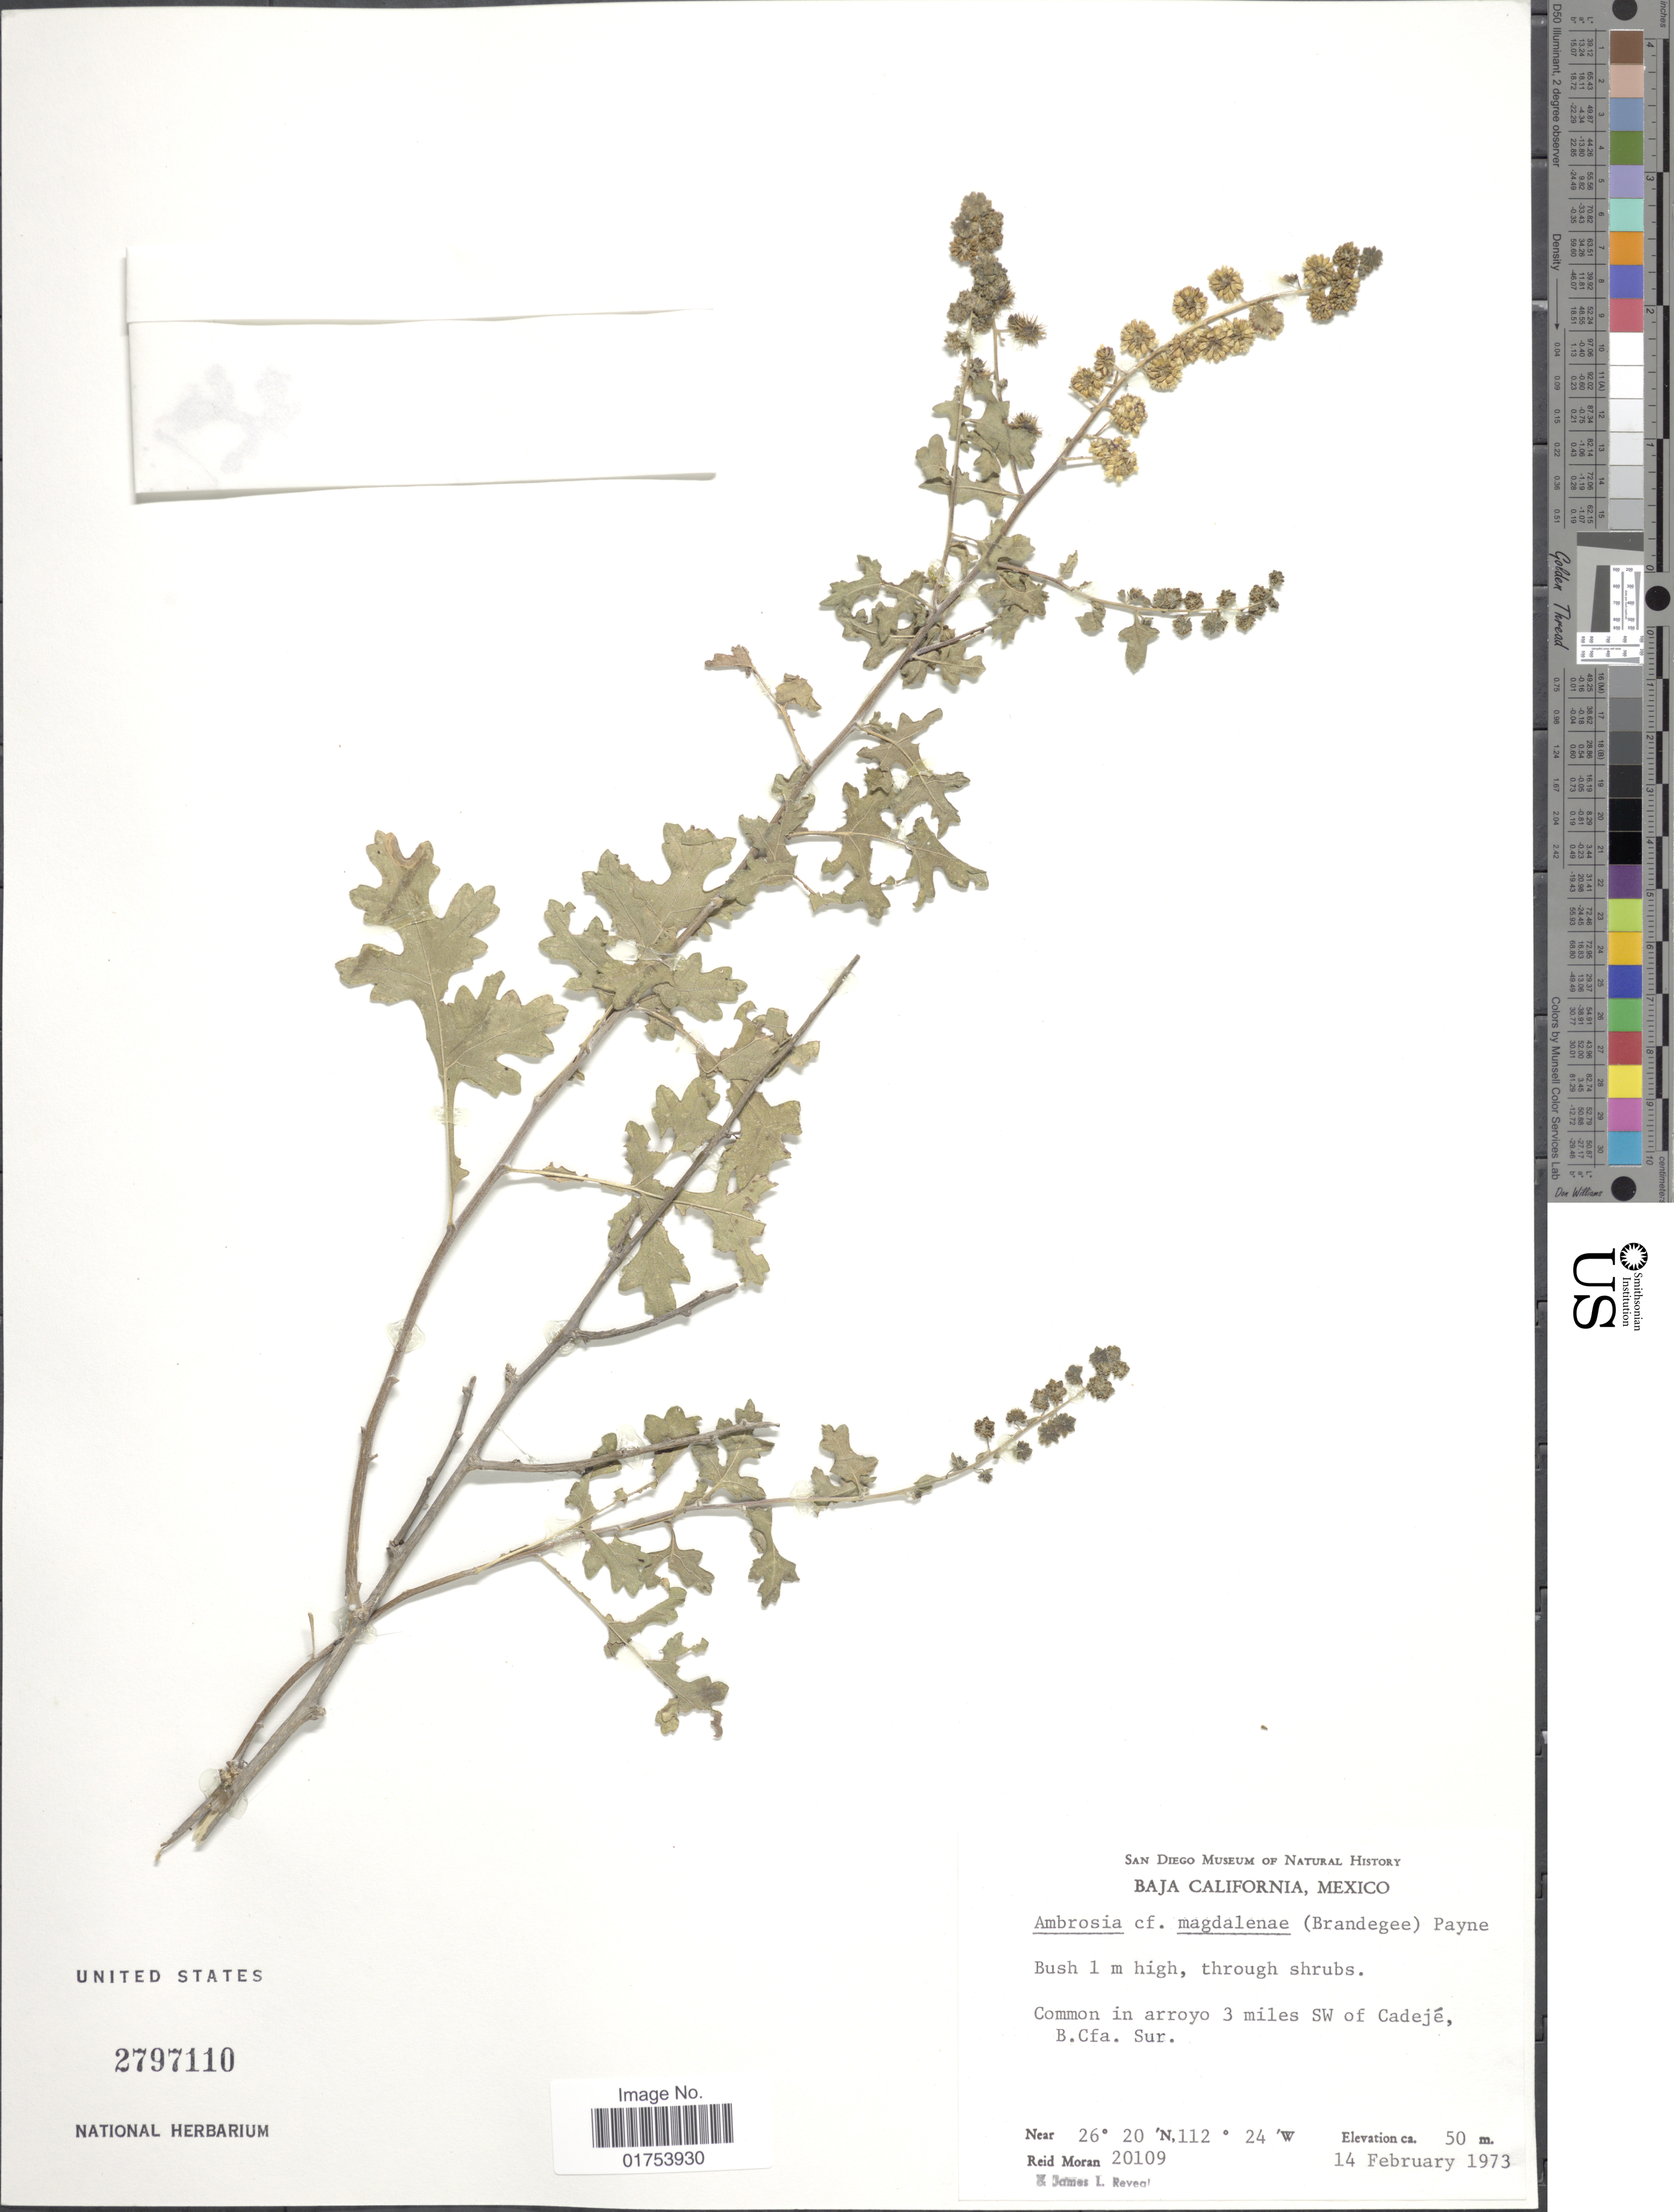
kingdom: Plantae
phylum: Tracheophyta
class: Magnoliopsida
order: Asterales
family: Asteraceae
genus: Ambrosia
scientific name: Ambrosia magdalenae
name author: Brandegee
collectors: R. V. Moran & J. L. Reveal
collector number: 20109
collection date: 1973-02-14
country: Mexico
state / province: Baja California Sur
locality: Baja California, Common in arroyo 3 miles SW of Cadeje, B. Cfa. Sur.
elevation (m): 50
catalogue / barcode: US 2797110